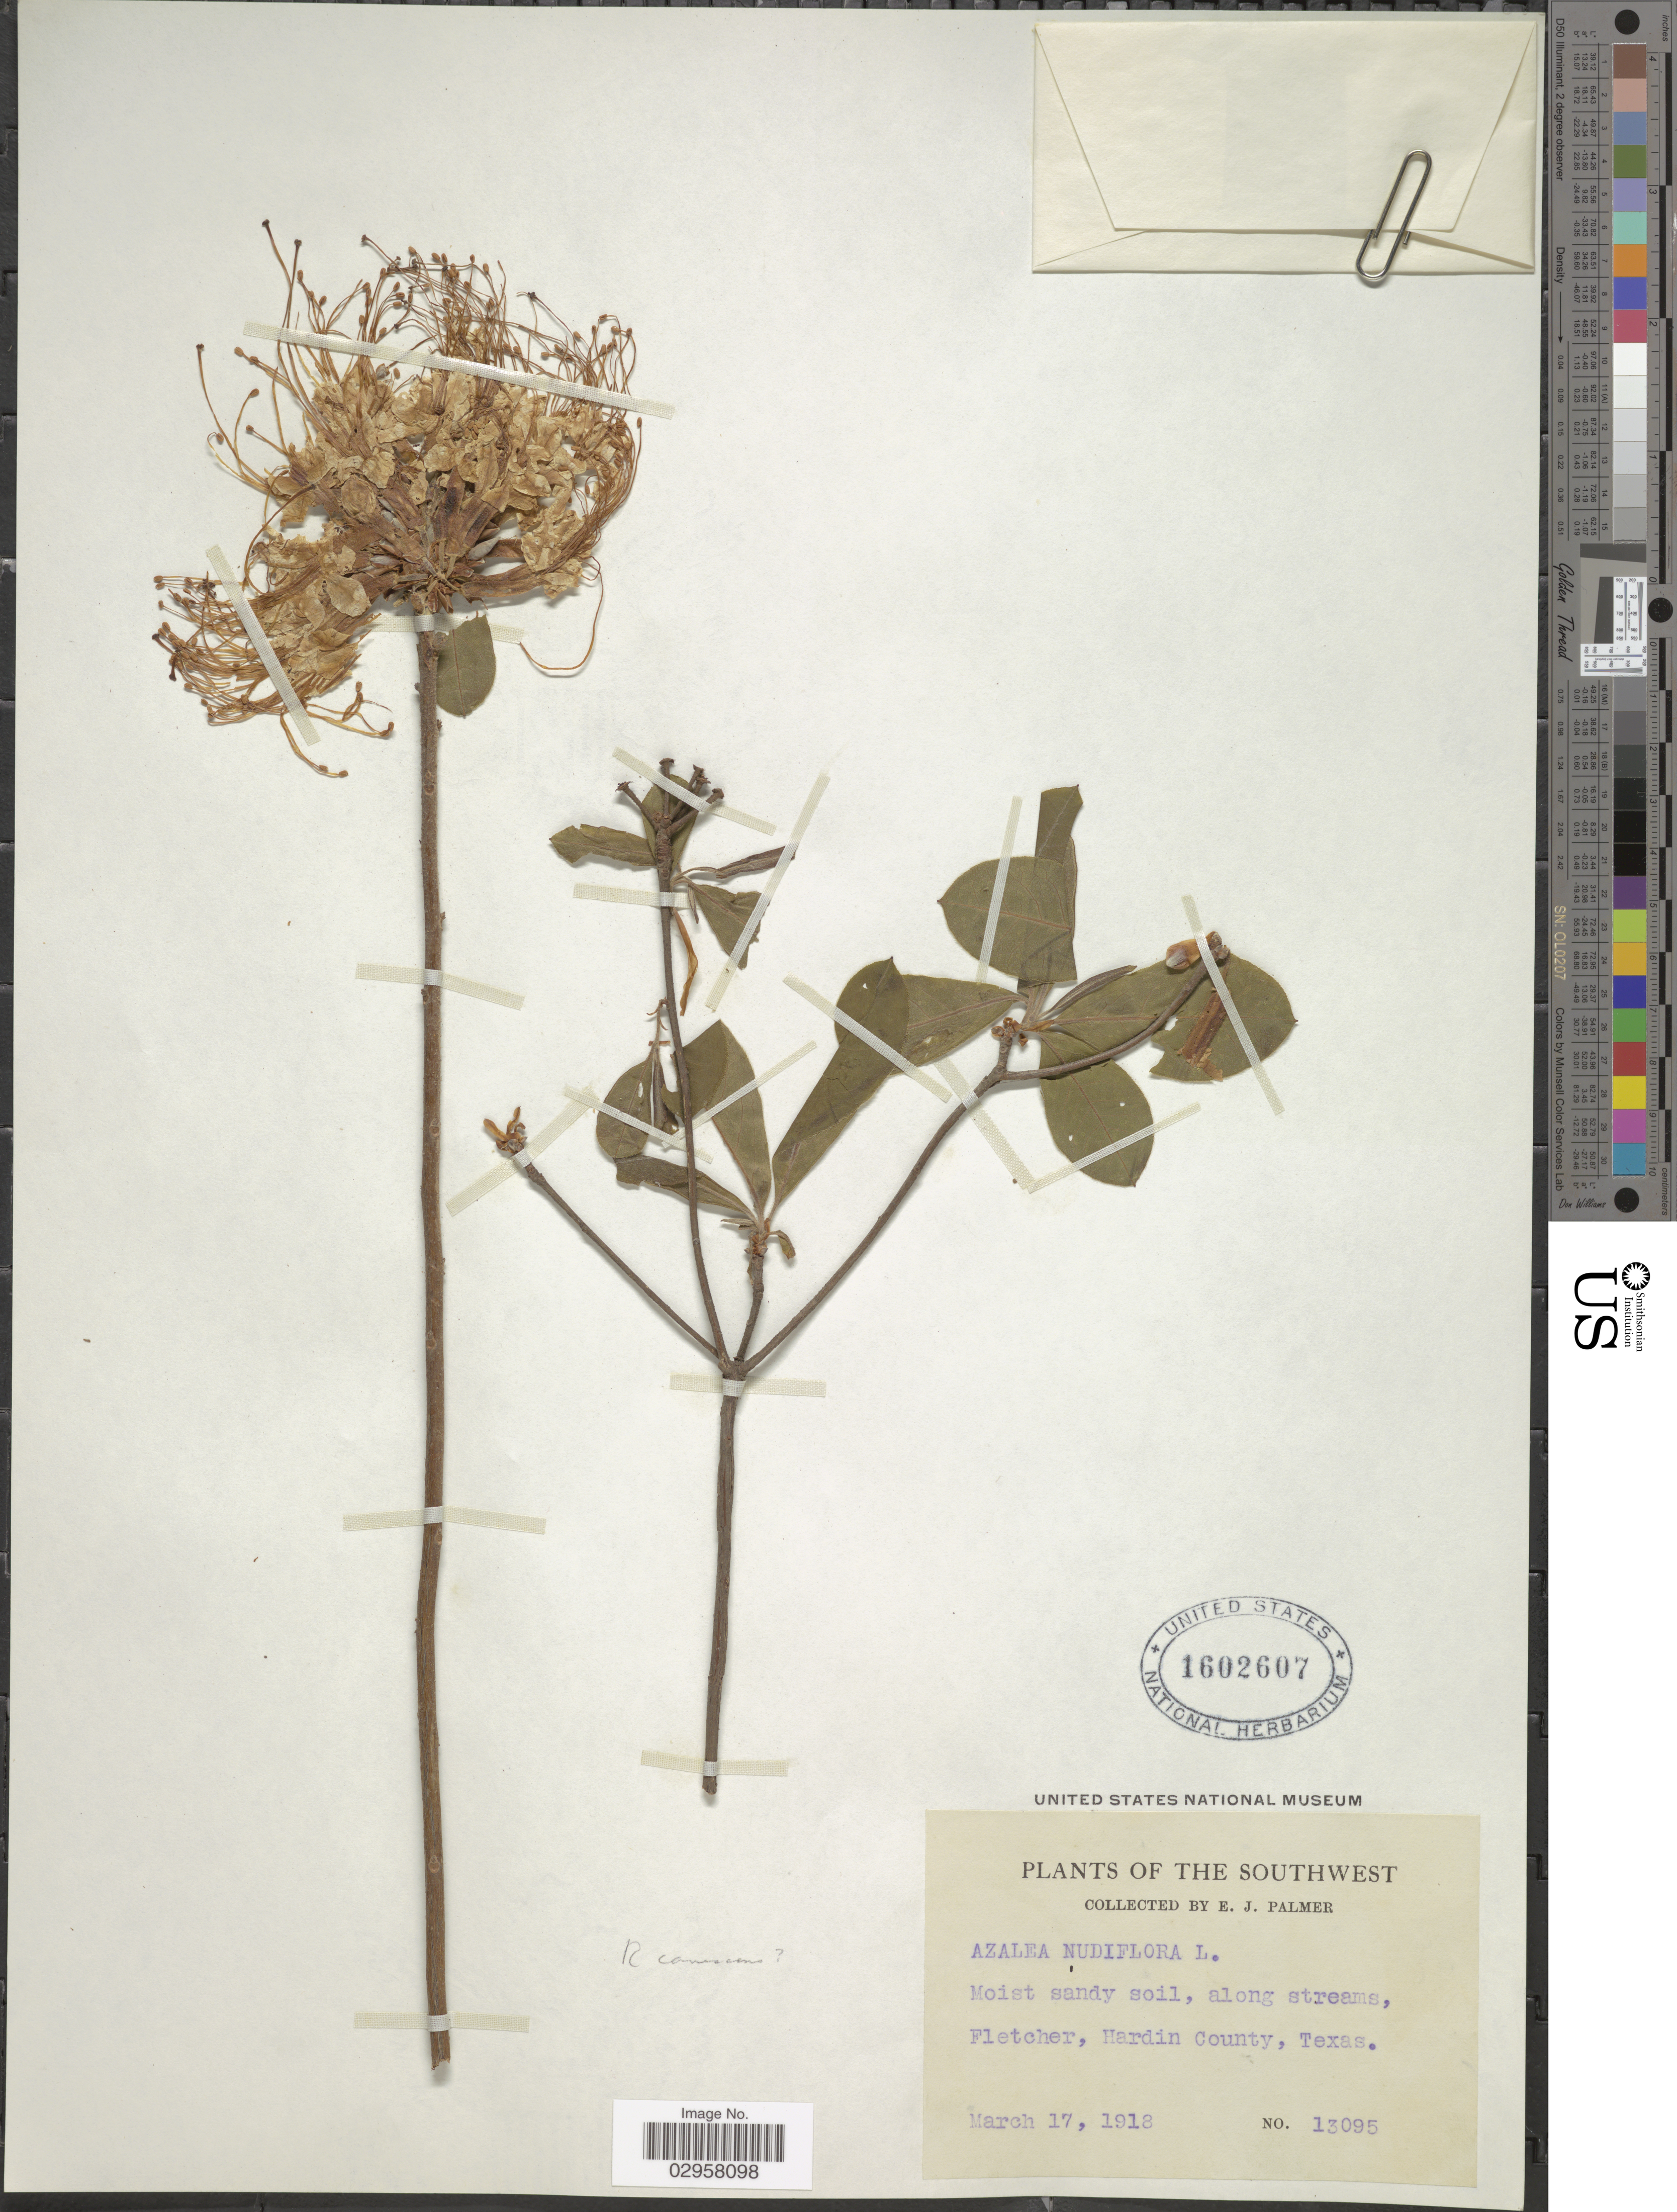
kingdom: Plantae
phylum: Tracheophyta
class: Magnoliopsida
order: Ericales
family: Ericaceae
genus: Rhododendron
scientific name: Rhododendron canescens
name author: (Michx.) Sweet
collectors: E. J. Palmer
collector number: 13095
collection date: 1918-03-17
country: United States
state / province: Texas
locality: Southwest. Fletcher, Hardin County.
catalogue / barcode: US 1602607